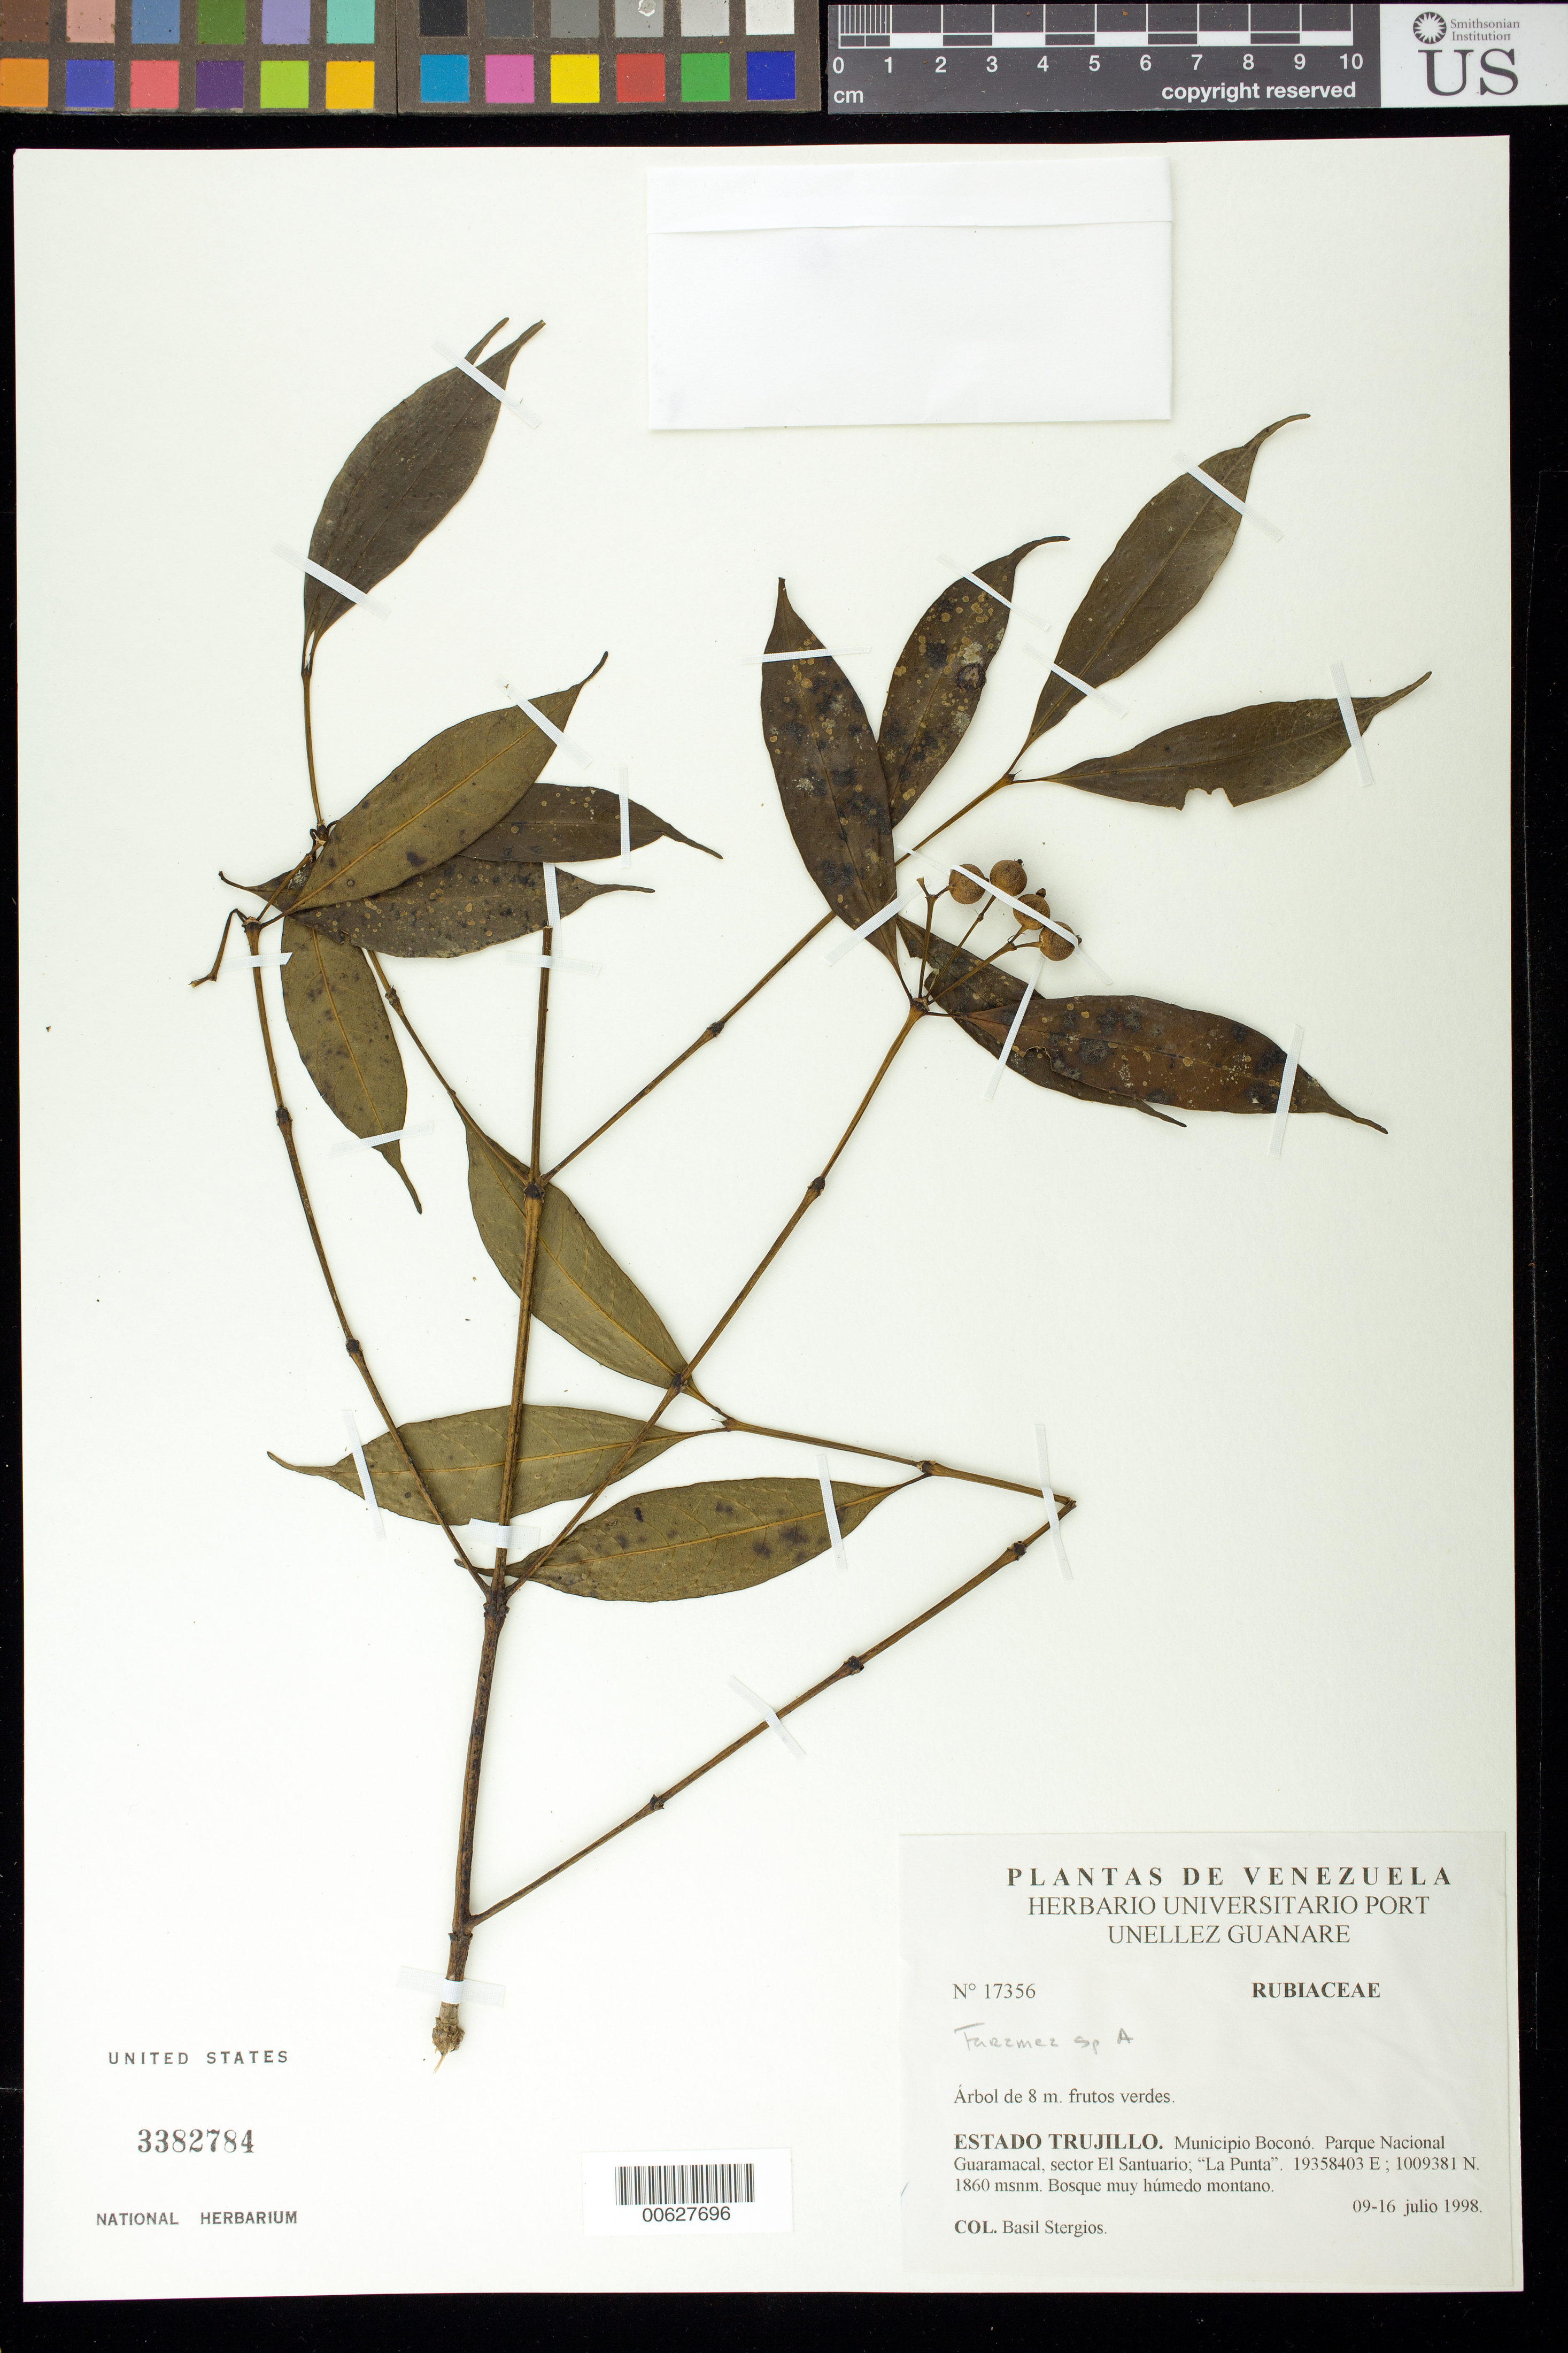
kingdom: Plantae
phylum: Tracheophyta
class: Magnoliopsida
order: Gentianales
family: Rubiaceae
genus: Faramea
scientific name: Faramea larensis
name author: Steyerm.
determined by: Dorr, L. J., (BOT), Smithsonian Institution - National Museum of Natural History (UNITED STATES)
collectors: B. G. Stergios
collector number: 17356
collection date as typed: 09 Jul 1998 to 16 Jul 1998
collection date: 1998-07-09/1998-07-16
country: Venezuela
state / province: Trujillo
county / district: Boconó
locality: Parque Nacional Guaramacal, Sector El Santuario, La Punta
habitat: Bosque muy húmedo montano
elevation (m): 1860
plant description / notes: PORT, US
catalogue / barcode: US 3382784